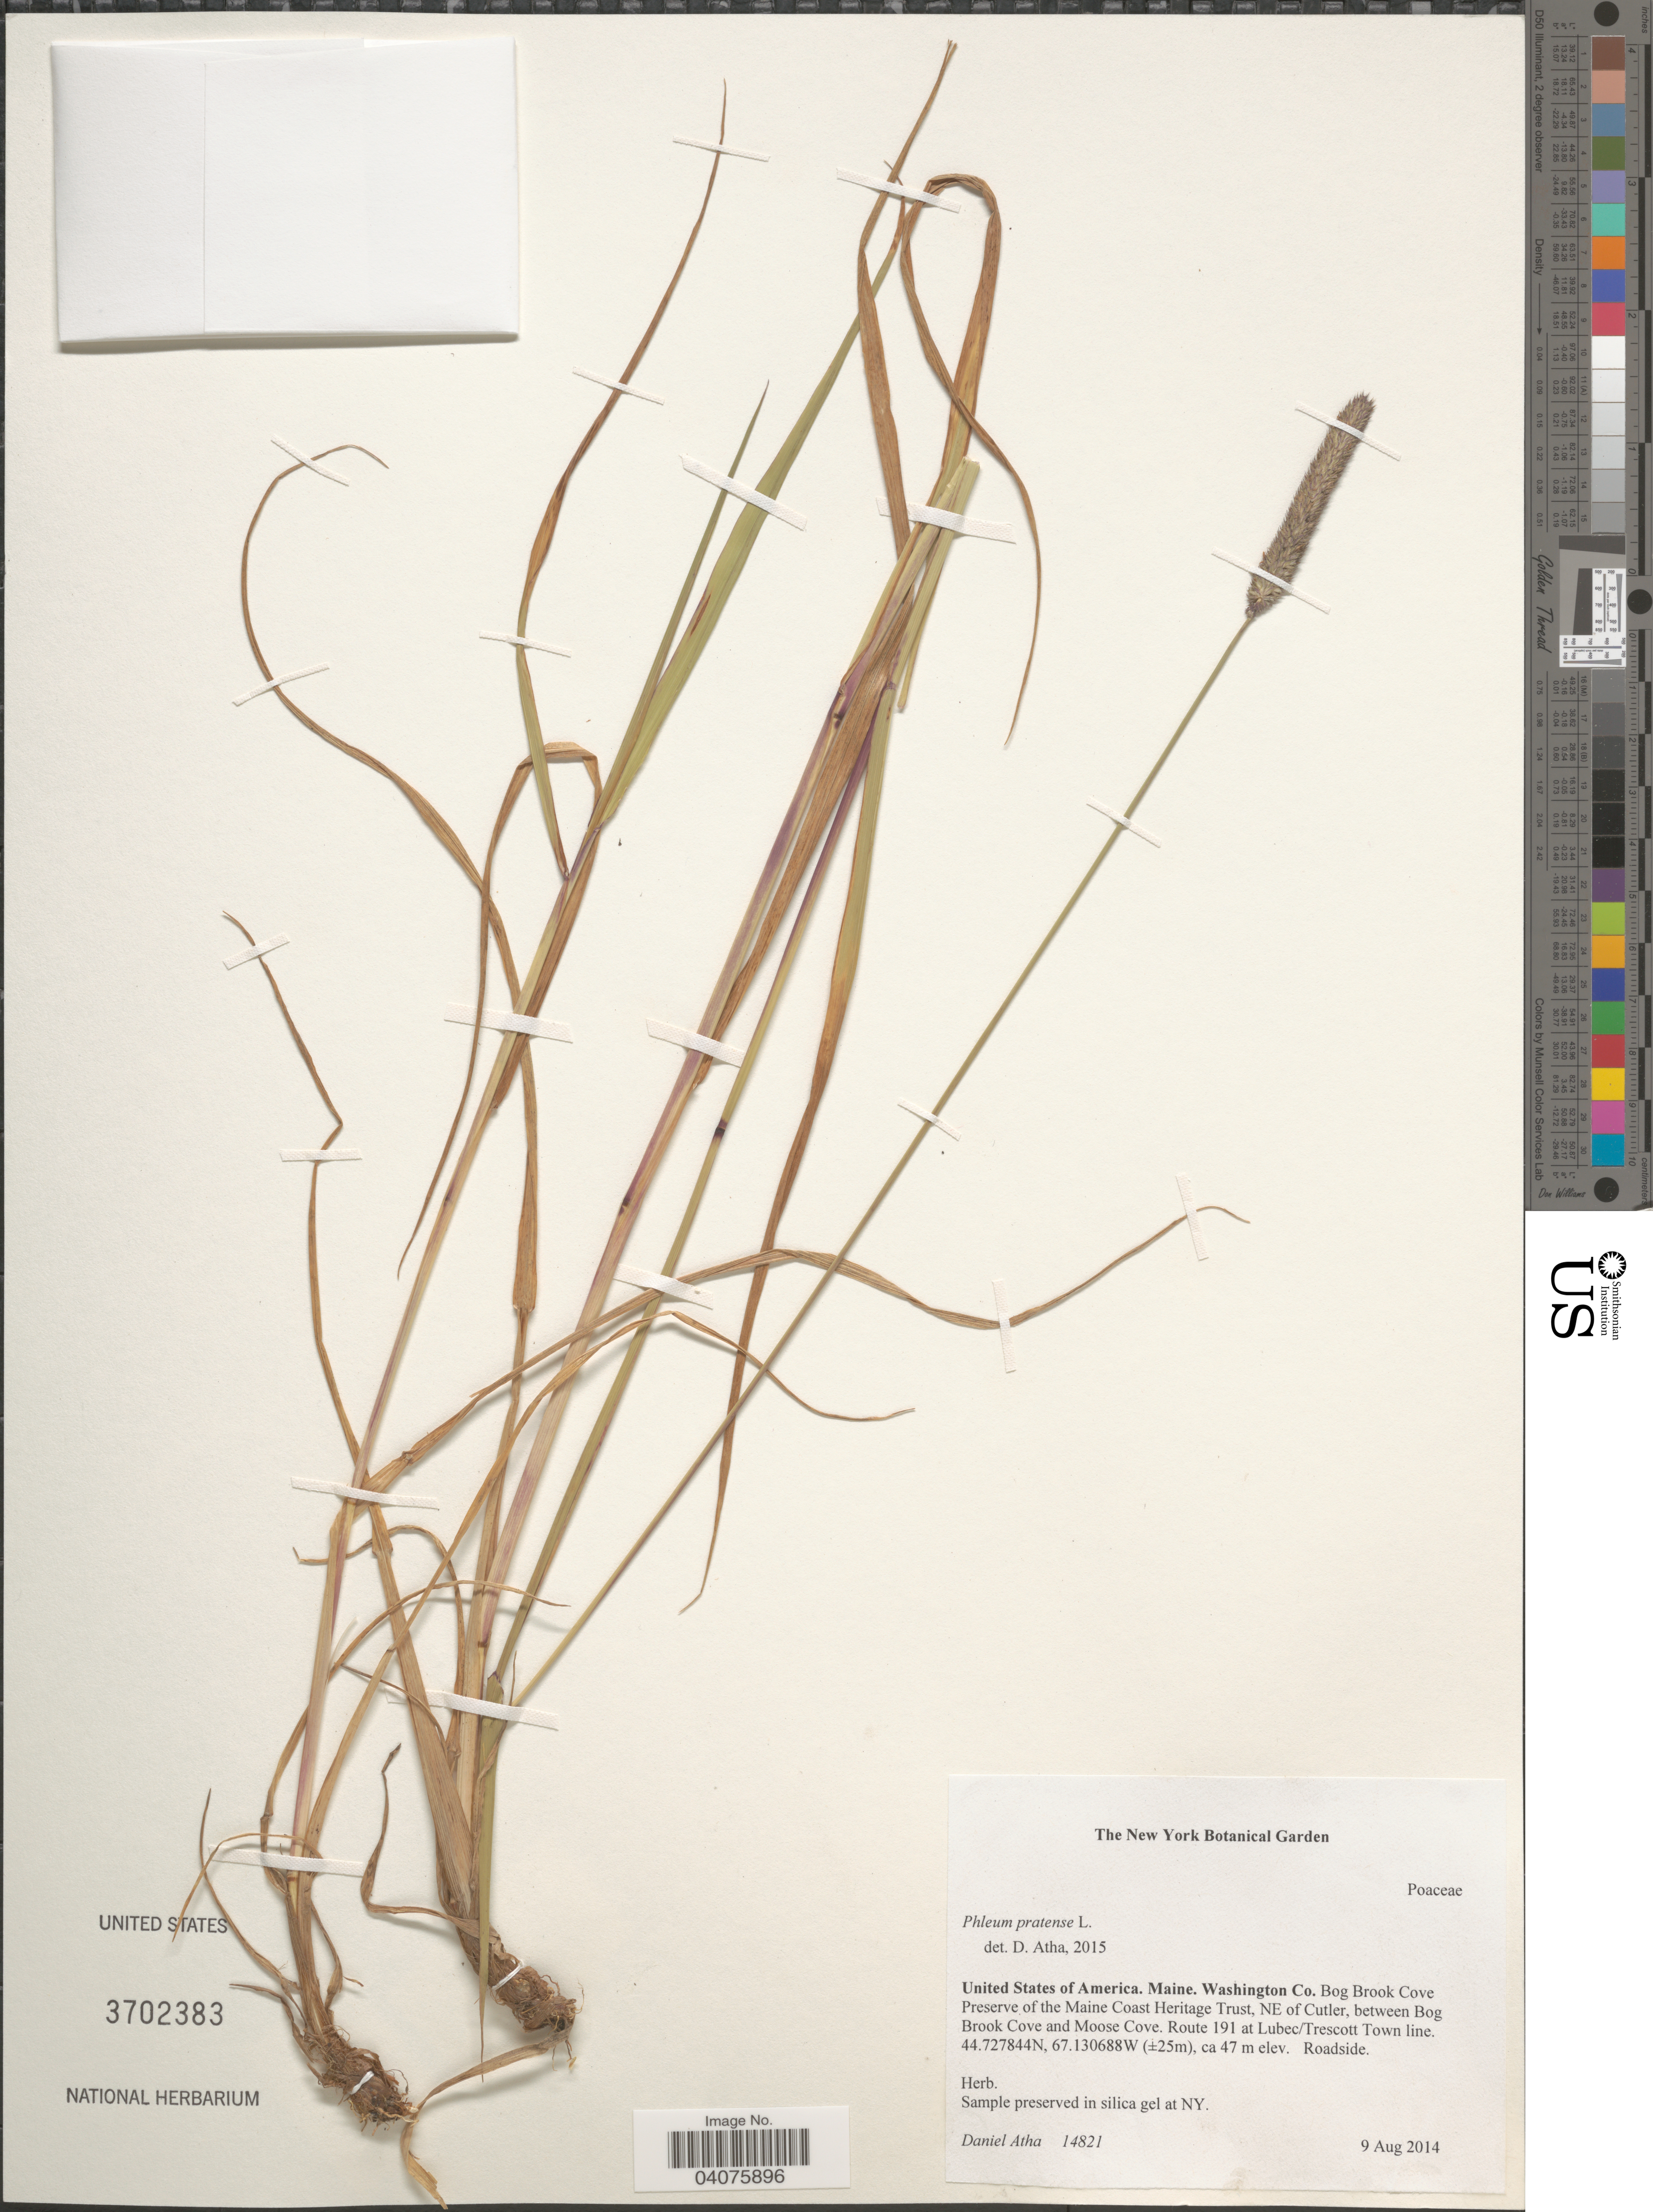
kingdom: Plantae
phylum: Tracheophyta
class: Liliopsida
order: Poales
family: Poaceae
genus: Phleum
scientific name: Phleum pratense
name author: L.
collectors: D. Atha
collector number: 14821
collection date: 2014-08-09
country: United States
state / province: Maine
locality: Washington Co. Bog Brook Cove Preserve of the Maine Coast Heritage Trust, NE of Cutler, between Bog Brook Cove and Moose Cove. Route 191 at Lubec/Trescott Town line. Roadside.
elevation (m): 47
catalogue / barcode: US 3702383